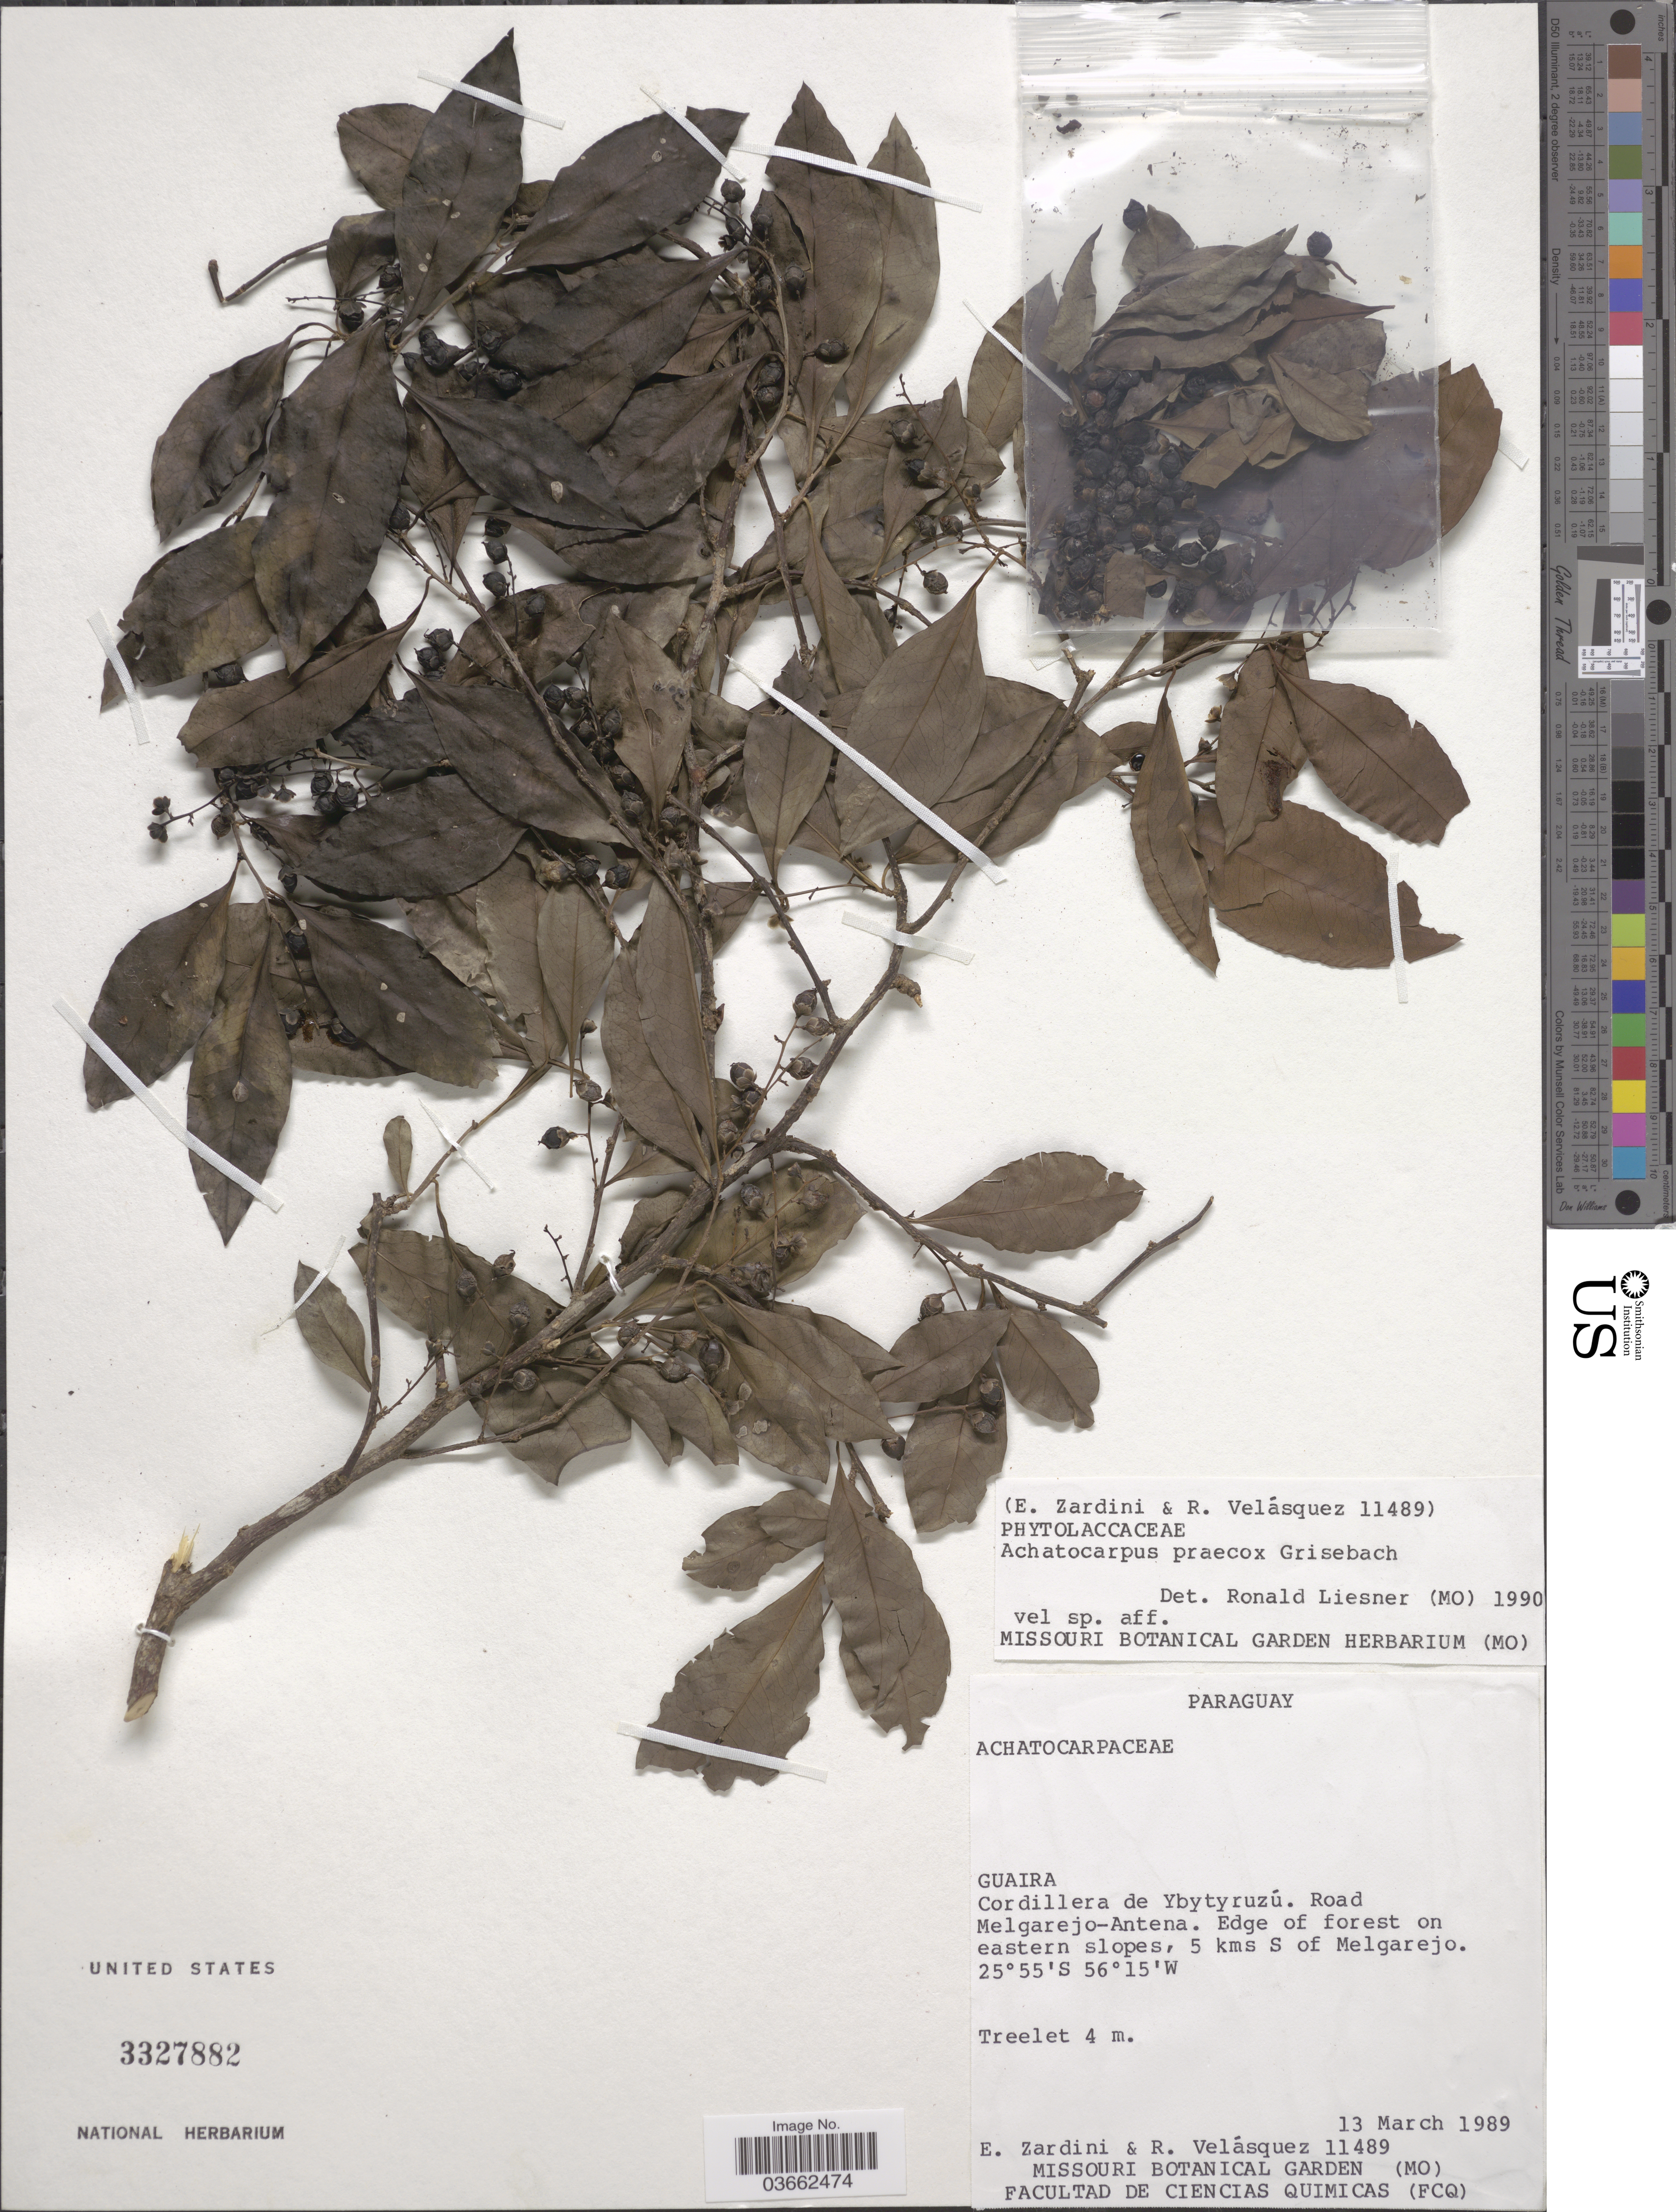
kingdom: Plantae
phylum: Tracheophyta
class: Magnoliopsida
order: Caryophyllales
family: Achatocarpaceae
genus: Achatocarpus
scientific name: Achatocarpus praecox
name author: Griseb.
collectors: E. Zardini & R. Velásquez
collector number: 11489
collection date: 1989-03-13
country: Paraguay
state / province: Guaira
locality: Cordillera de Ybytyruzú. Road Melgarejo-Antena. Edge of forest on eastern slopes, 5 kms S of Melgarejo.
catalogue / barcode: US 3327882